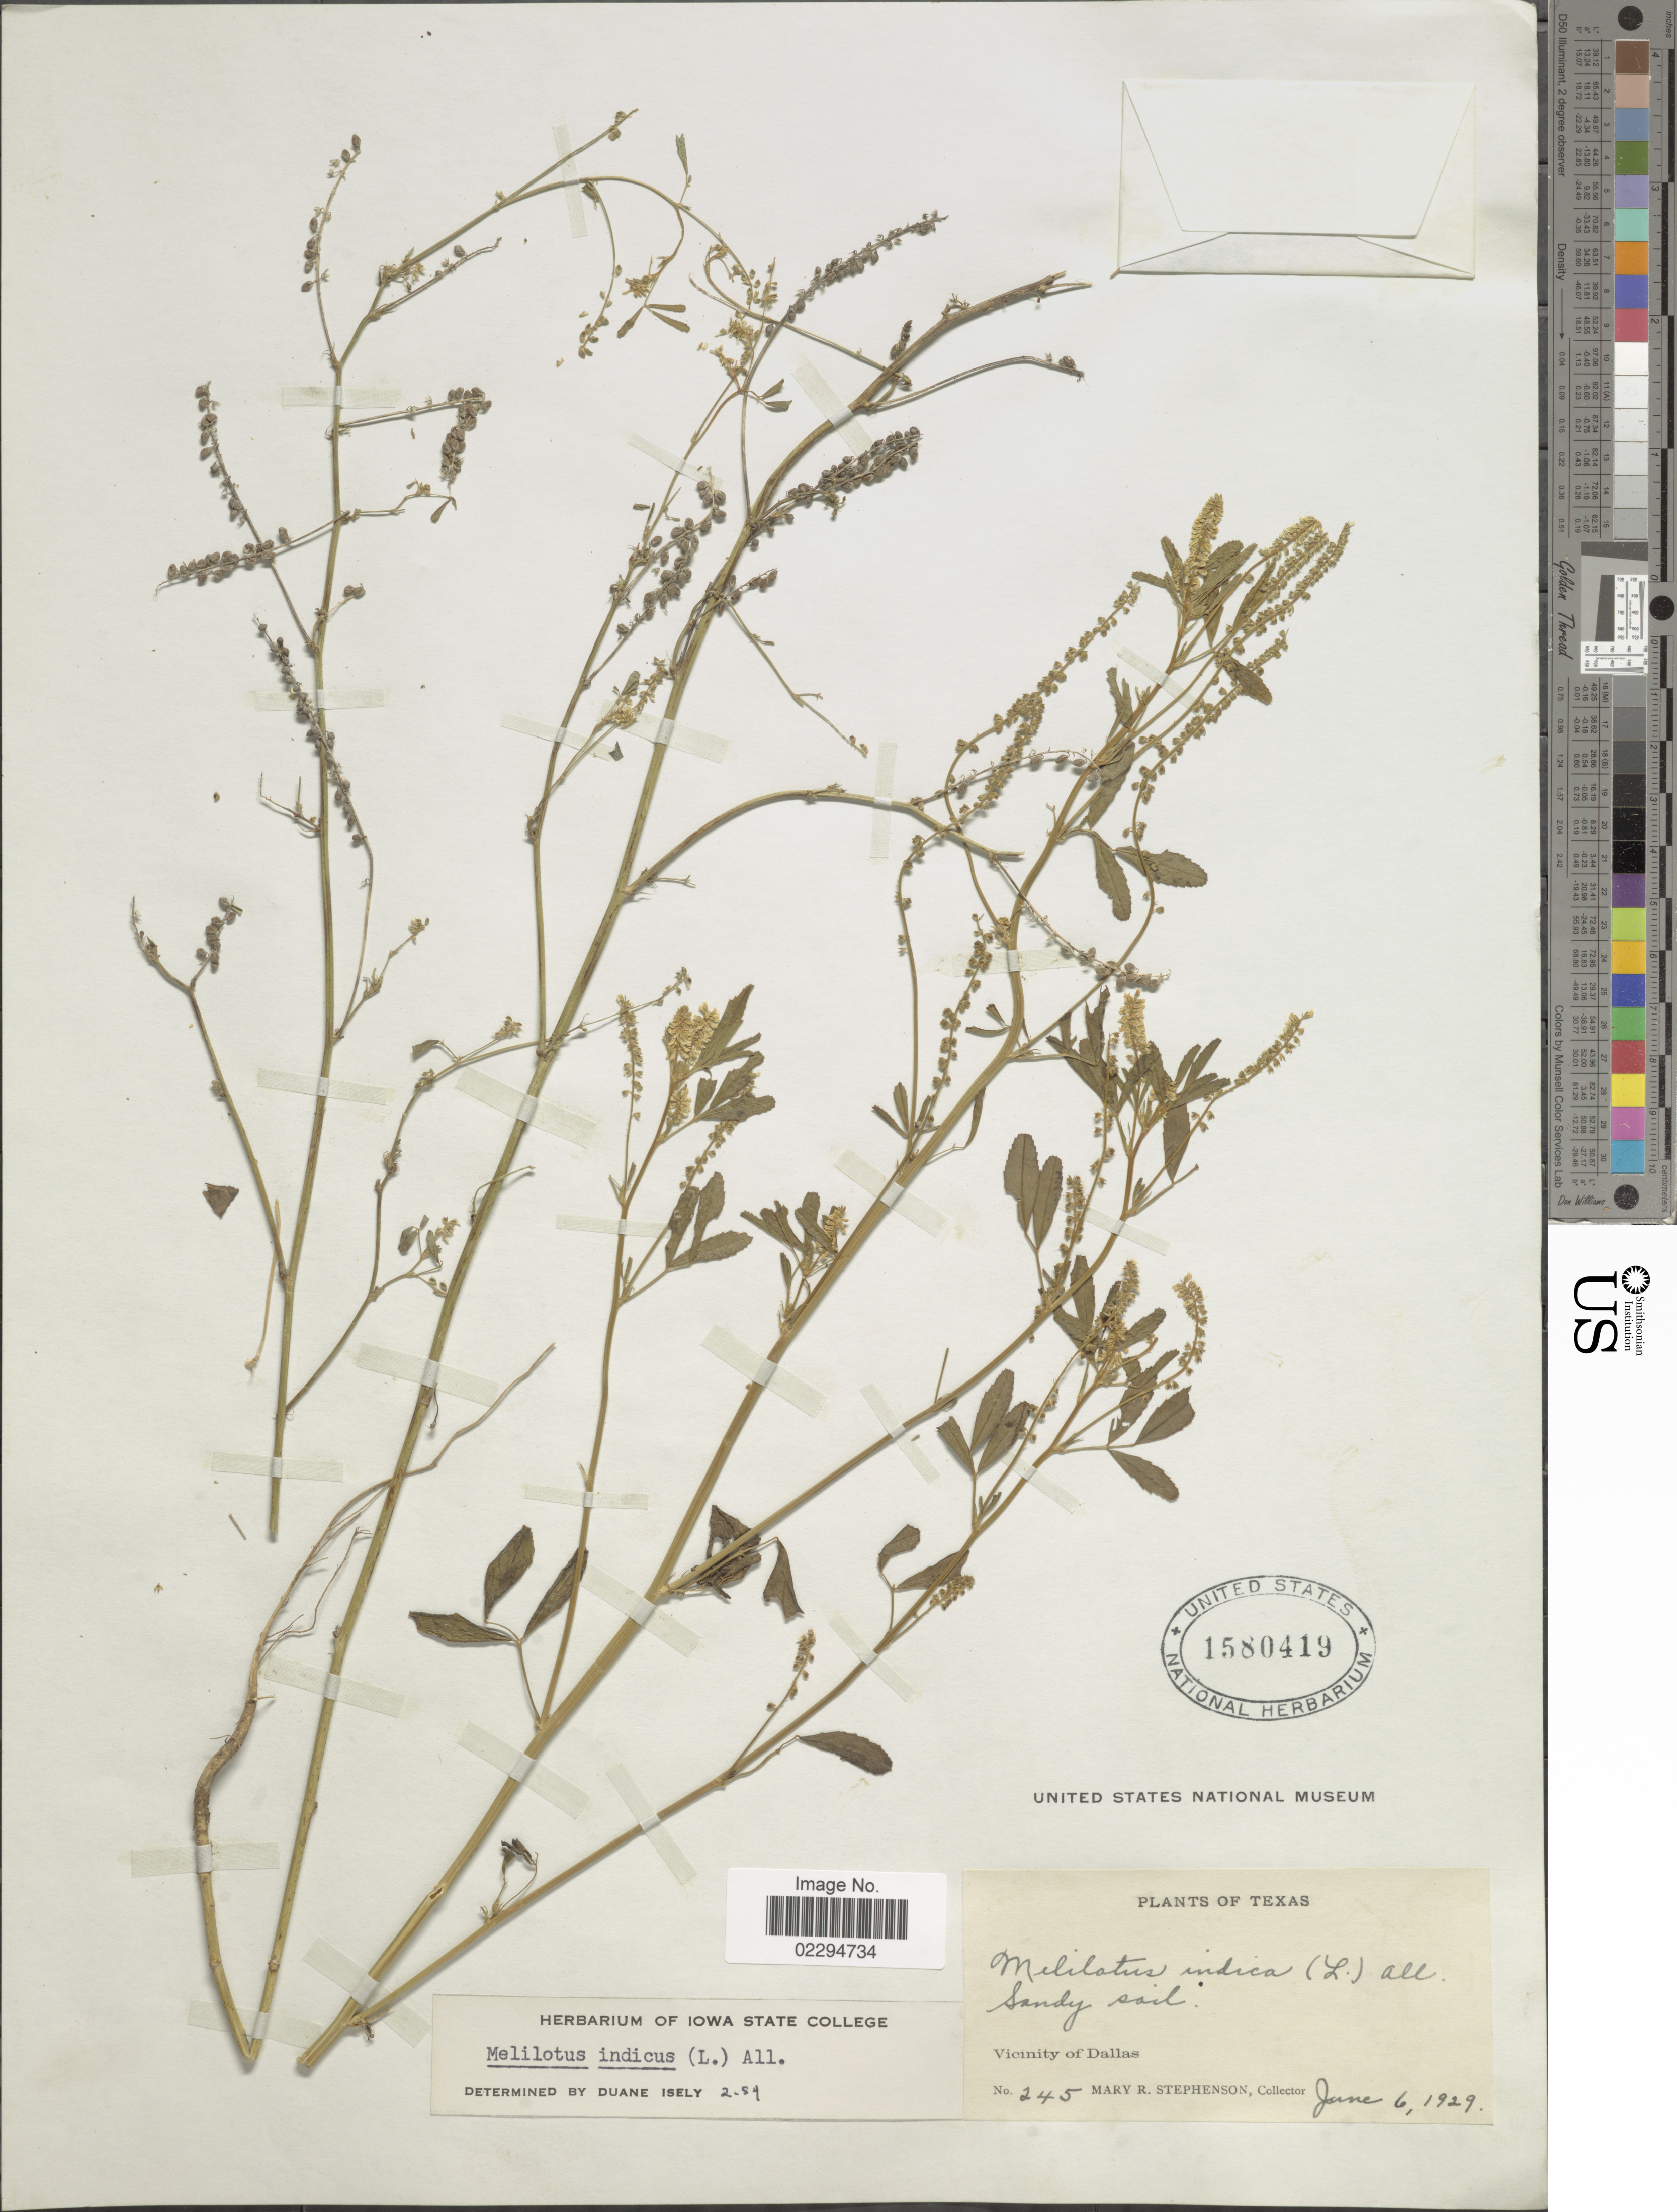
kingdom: Plantae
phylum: Tracheophyta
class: Magnoliopsida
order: Fabales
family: Fabaceae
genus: Melilotus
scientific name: Melilotus indicus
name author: (L.) All.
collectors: M. Stephenson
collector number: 245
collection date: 1929-06-06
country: United States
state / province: Texas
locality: Vicinity of Dallas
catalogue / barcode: US 1580419